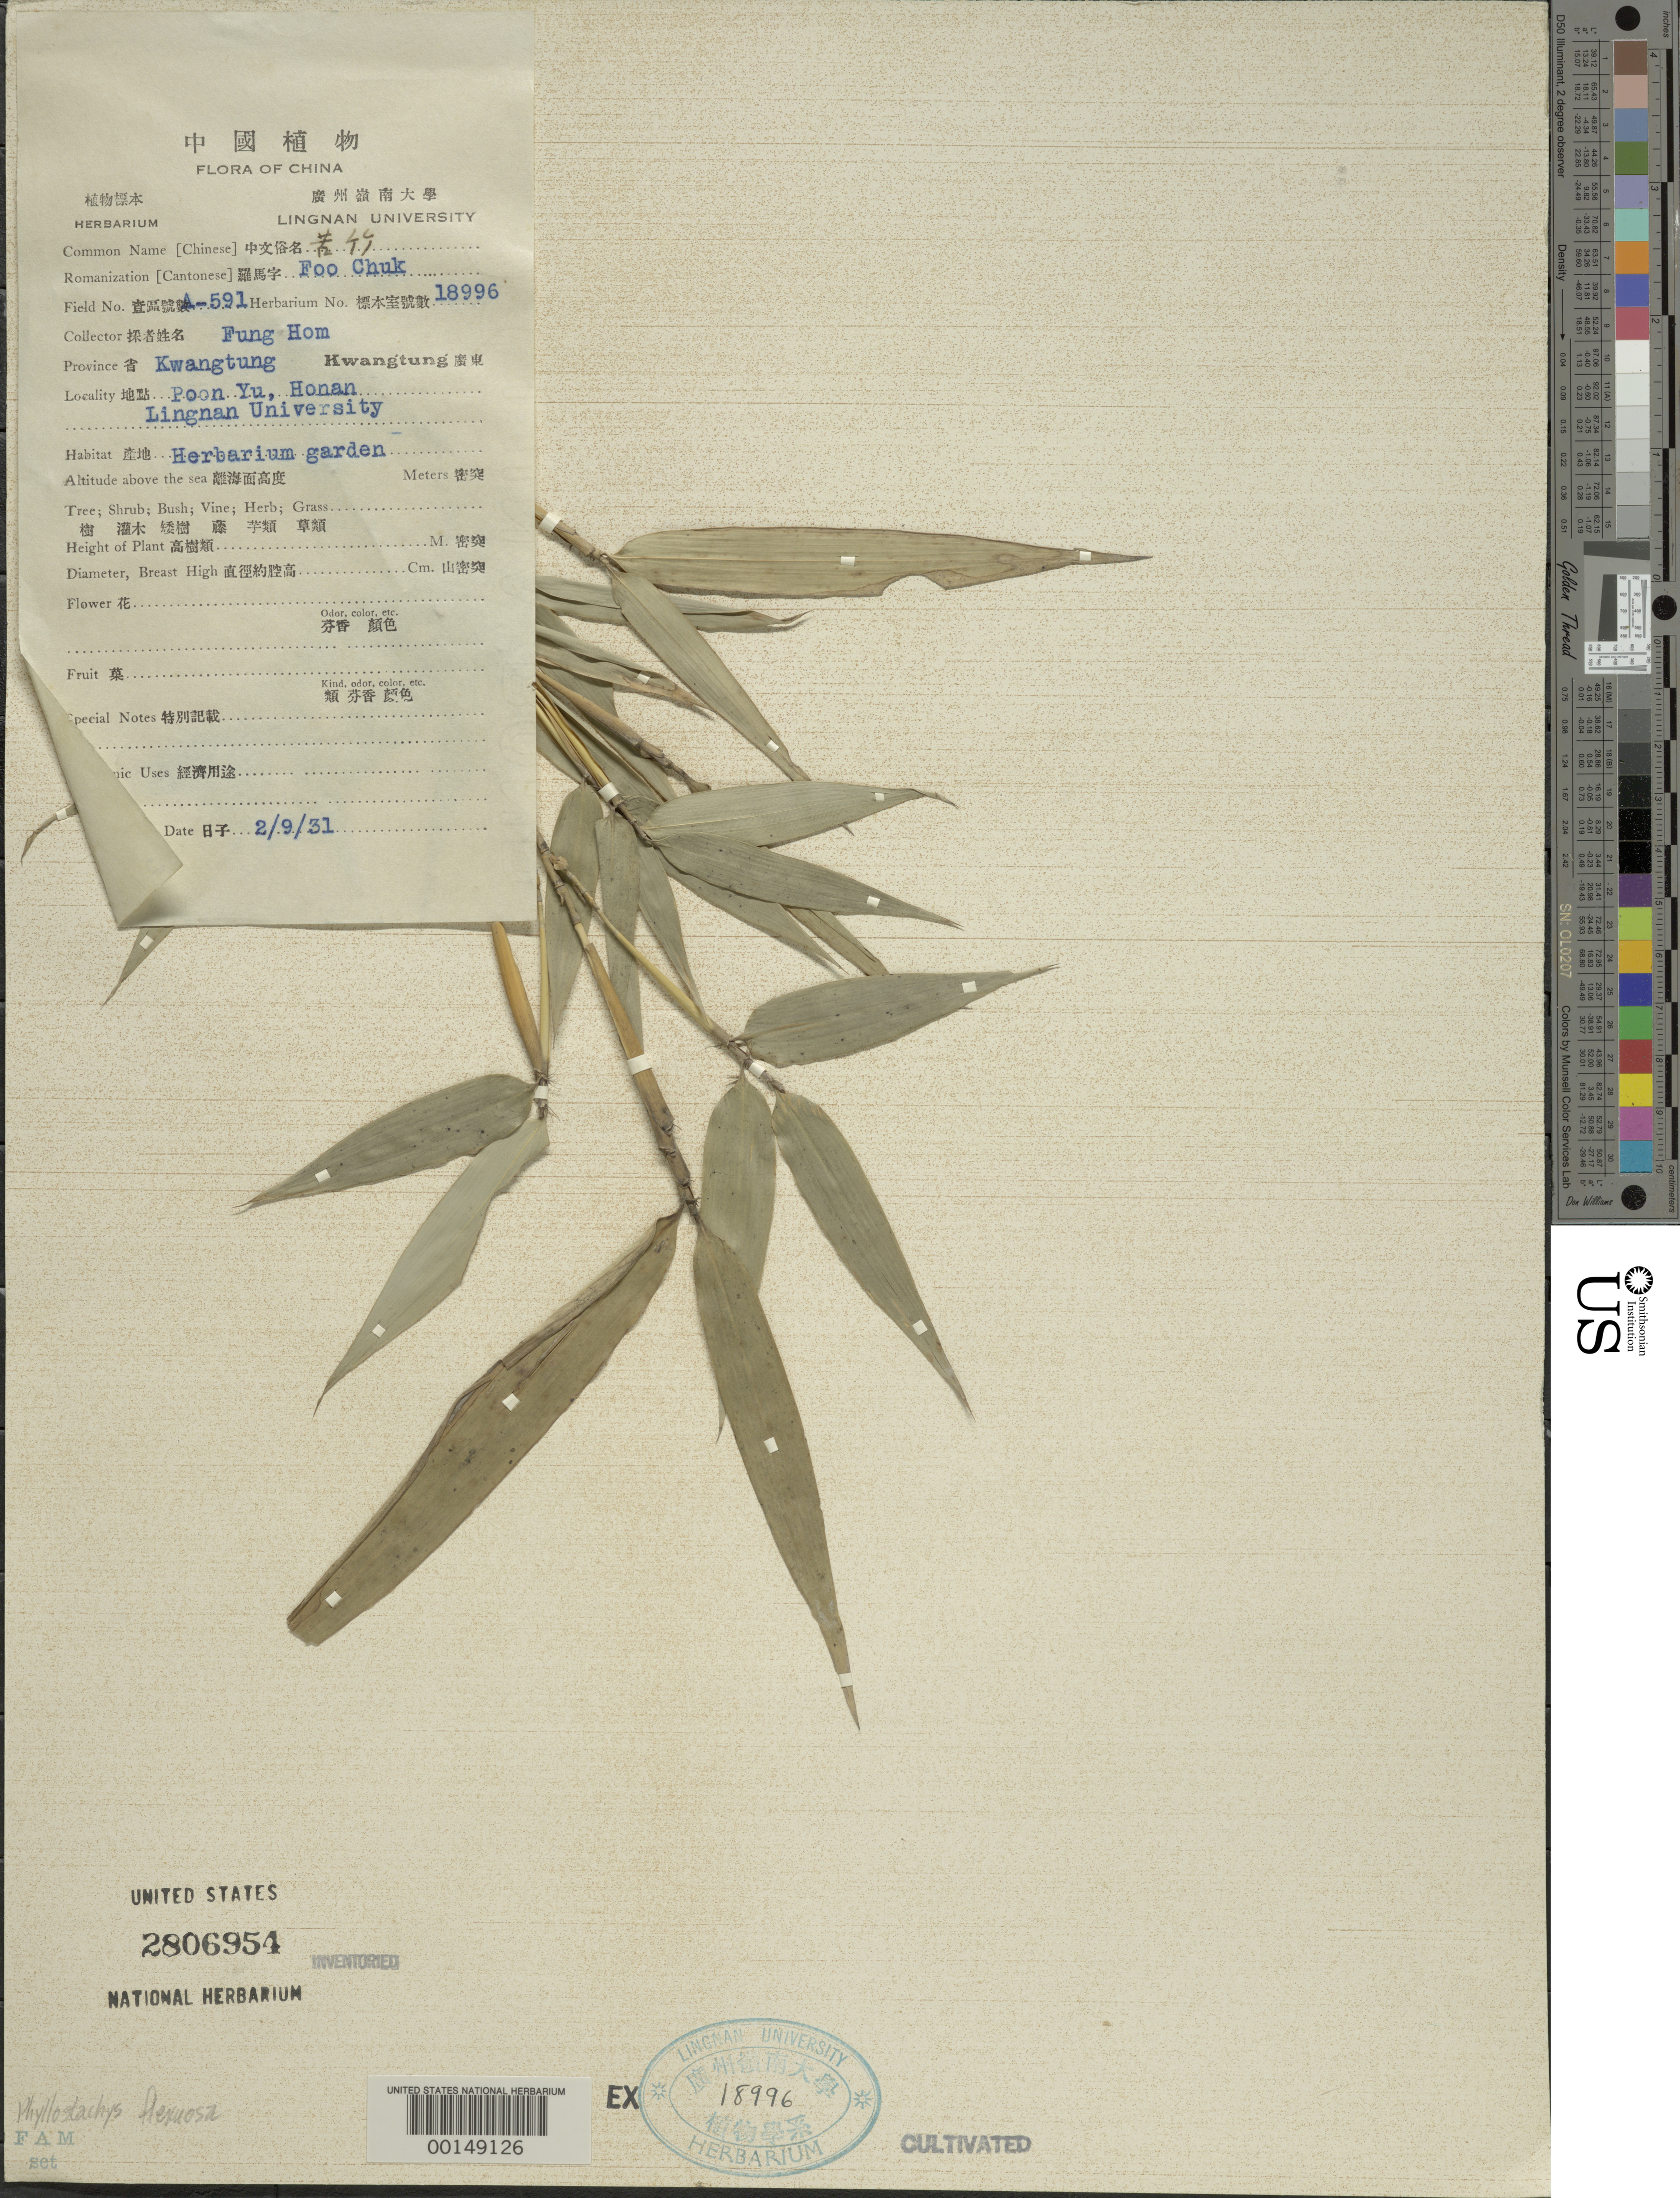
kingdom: Plantae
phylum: Tracheophyta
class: Liliopsida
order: Poales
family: Poaceae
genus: Phyllostachys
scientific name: Phyllostachys flexuosa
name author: Rivière & C. Rivière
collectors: H. L. Fung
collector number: A-591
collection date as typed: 09 Feb 1931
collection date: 1931-02-09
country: China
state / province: Guangdong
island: Honam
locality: Honan, poon-yu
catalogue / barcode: US 2806954